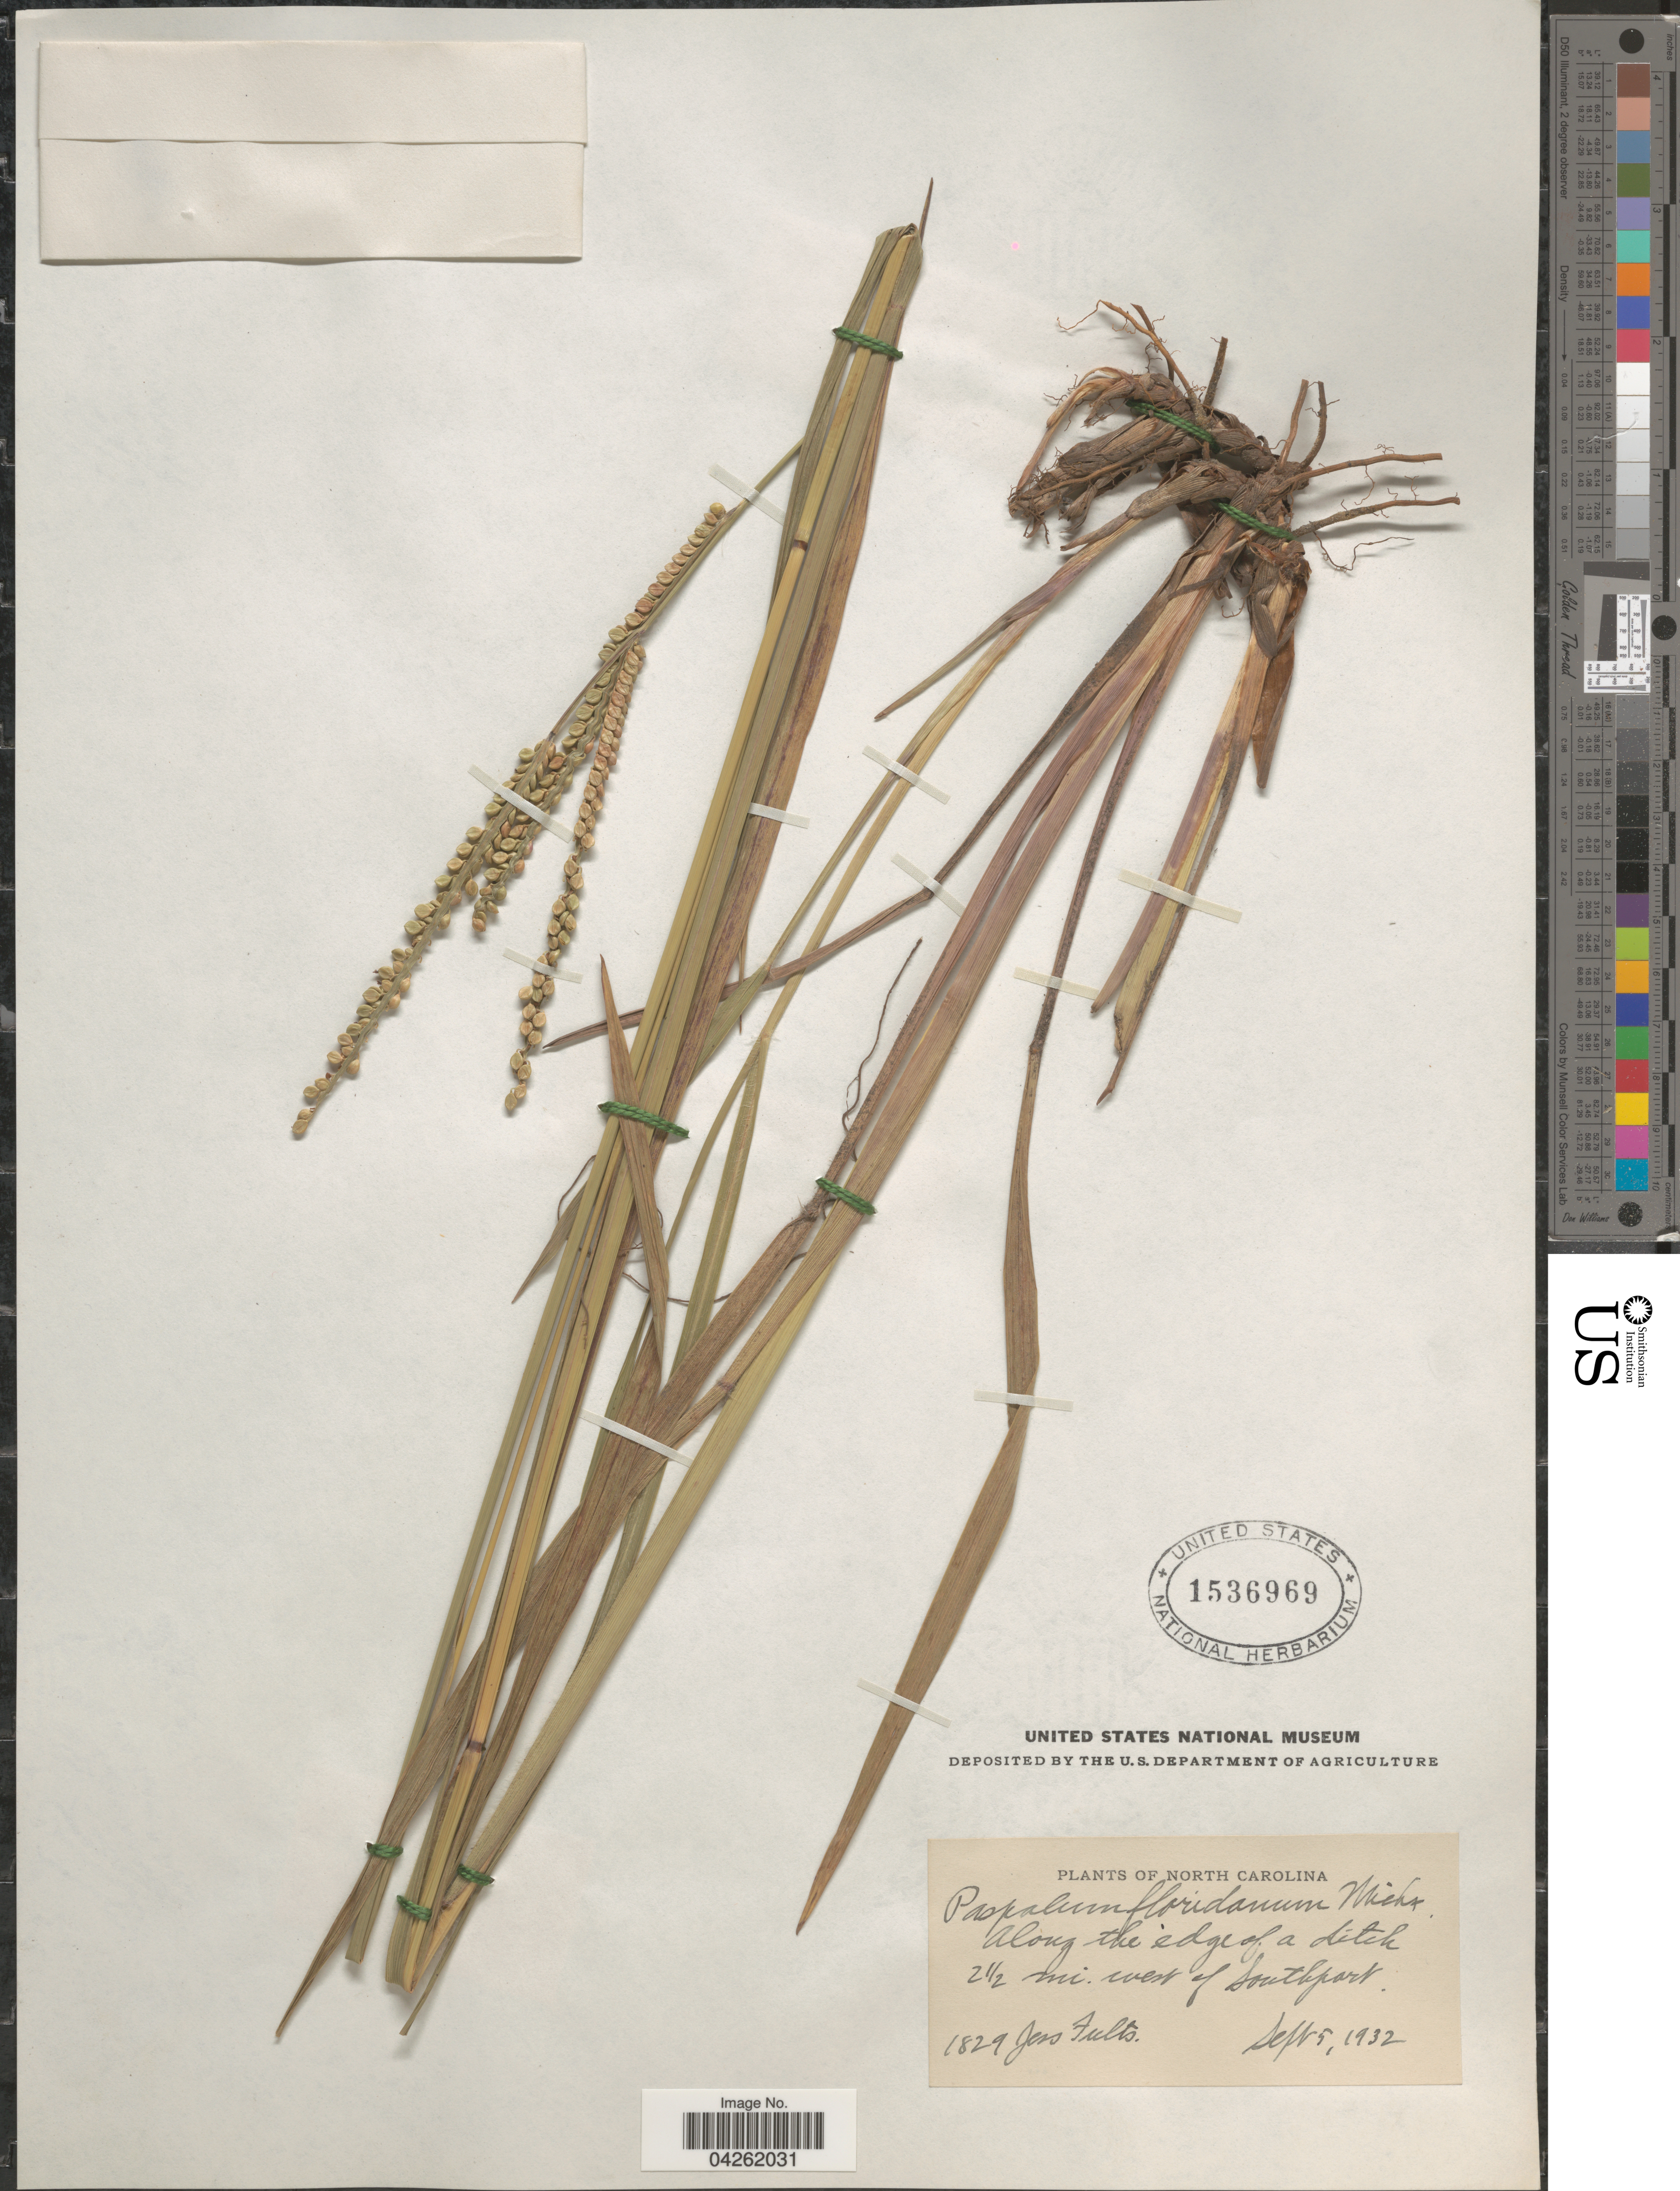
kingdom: Plantae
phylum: Tracheophyta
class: Liliopsida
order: Poales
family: Poaceae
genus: Paspalum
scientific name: Paspalum floridanum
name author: Michx.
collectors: J. Fults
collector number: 1829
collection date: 1932-09-05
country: United States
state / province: North Carolina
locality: Along the edge of a ditch 2½ mi. west of Southport.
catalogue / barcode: US 1536969